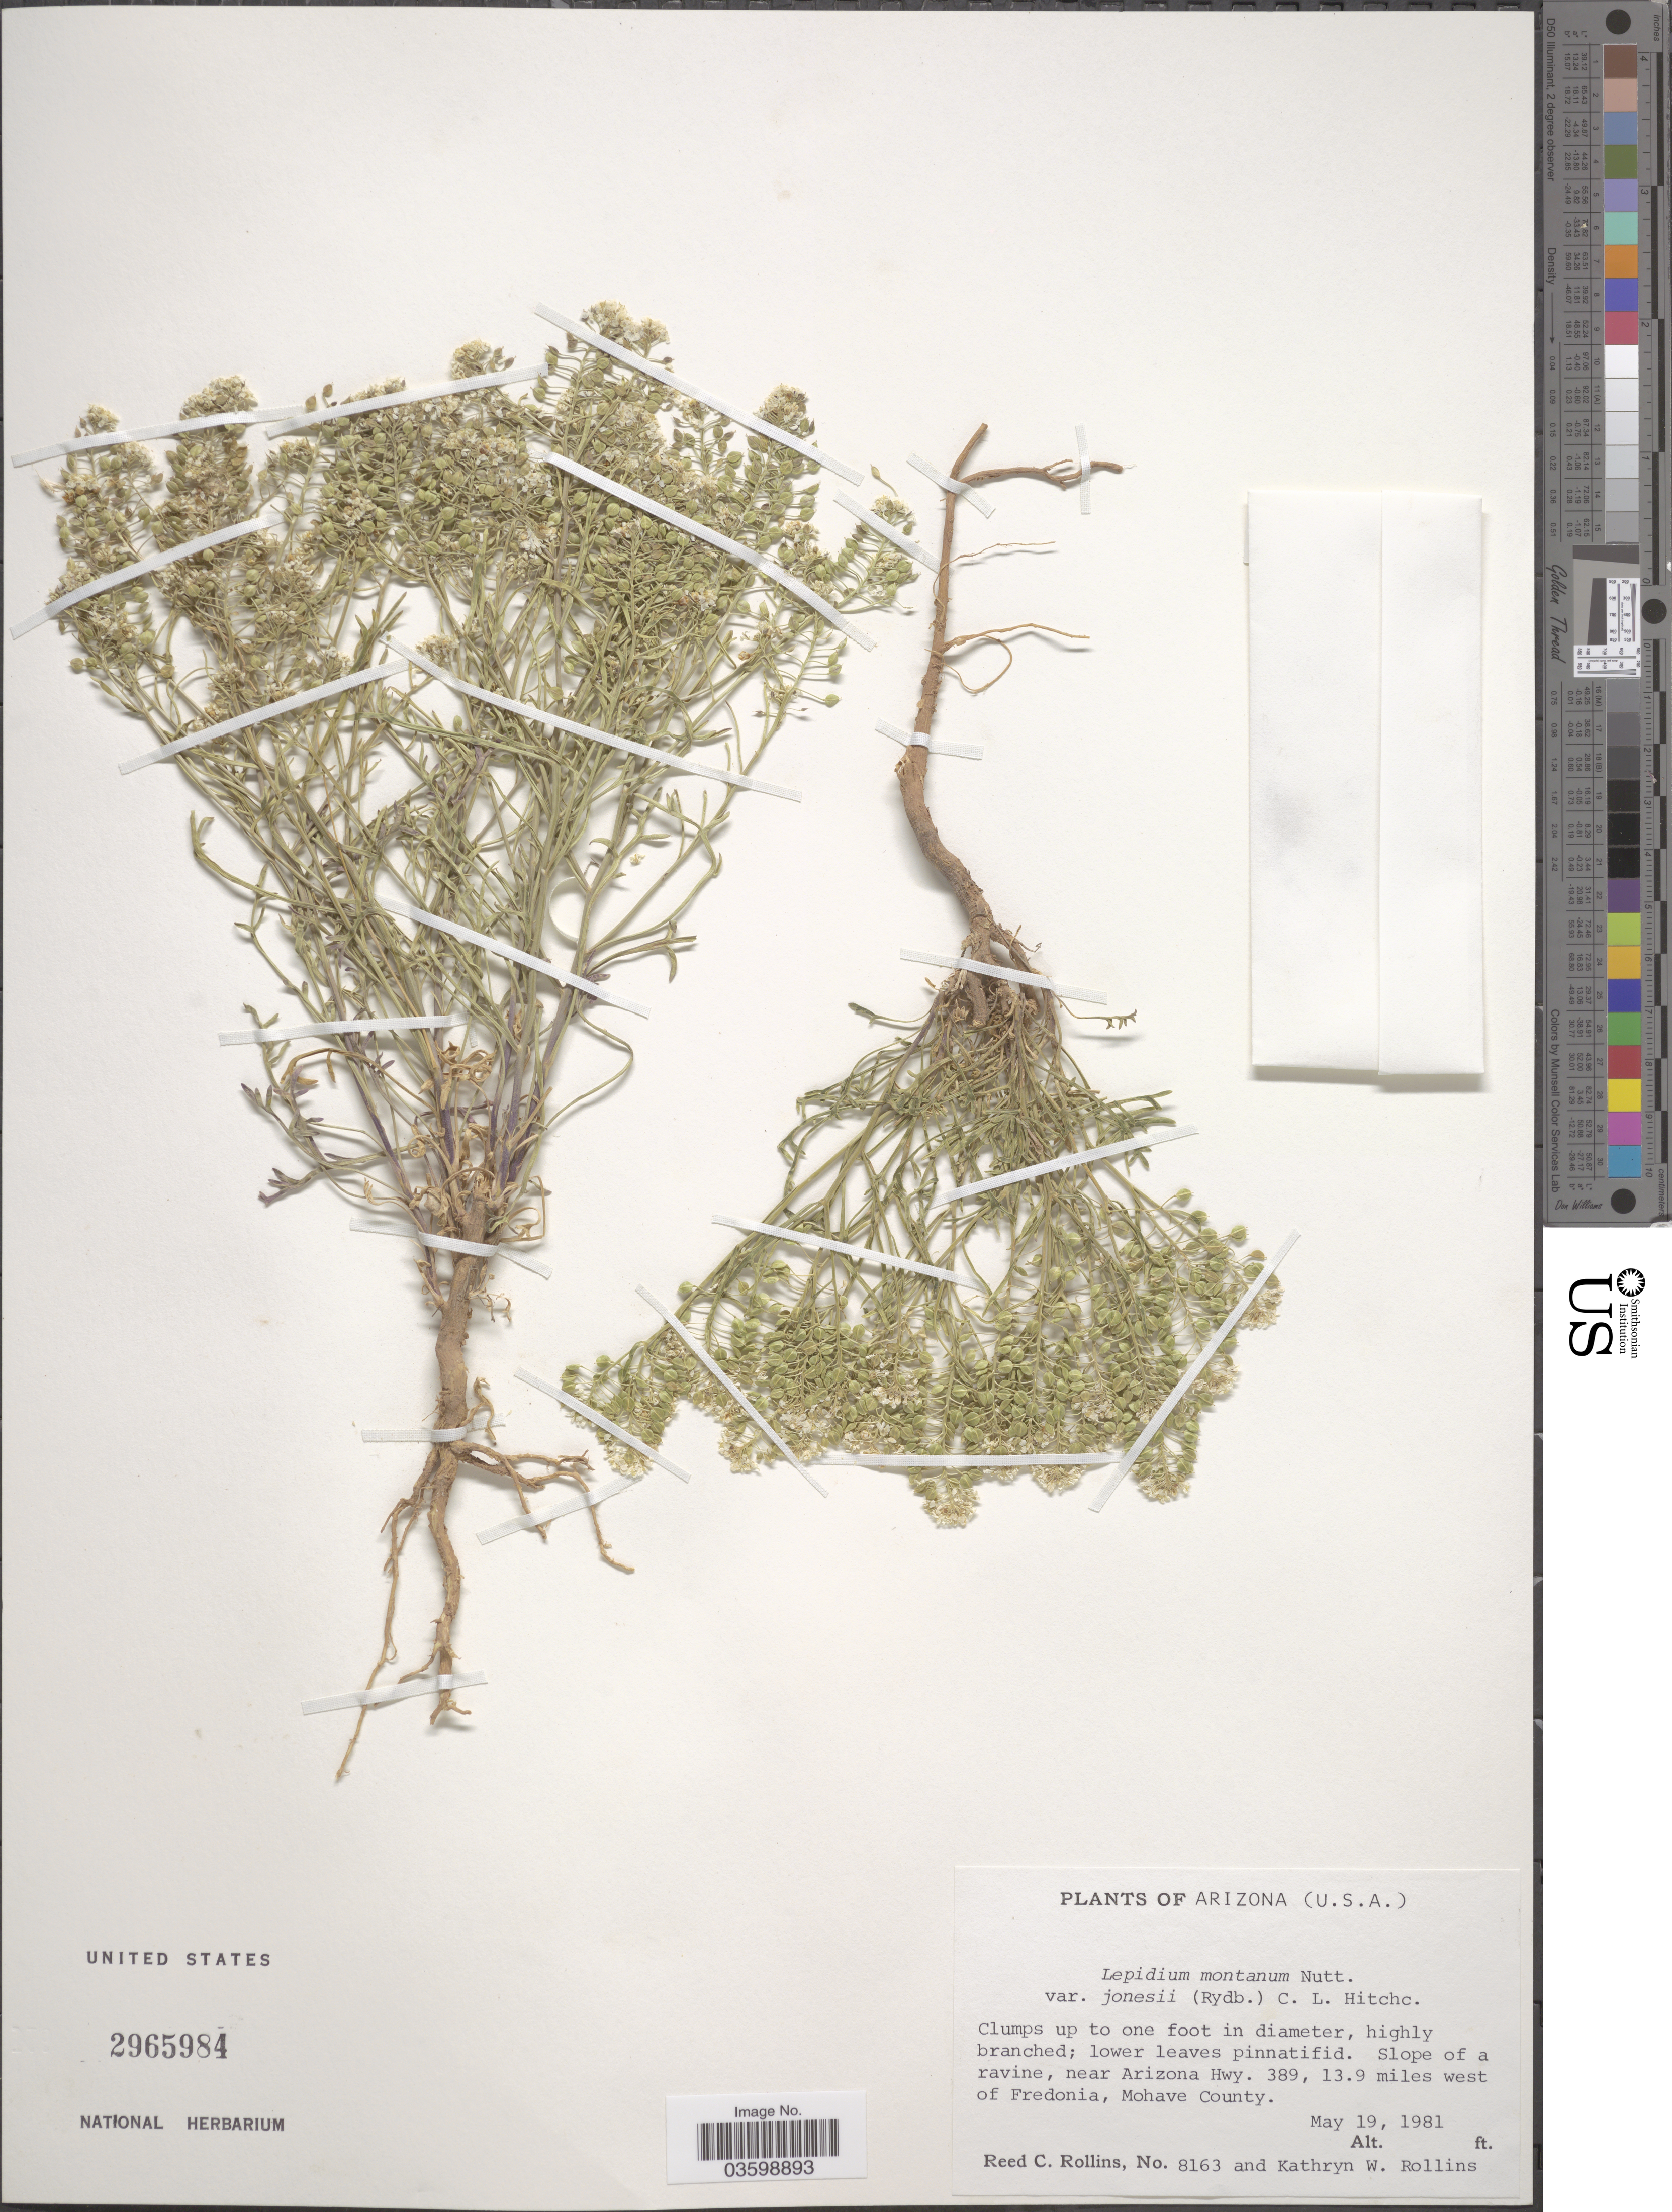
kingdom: Plantae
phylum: Tracheophyta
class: Magnoliopsida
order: Brassicales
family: Brassicaceae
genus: Lepidium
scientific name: Lepidium montanum var. jonesii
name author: (Rydb.) C.L. Hitchc.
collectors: R. C. Rollins & K. W. Rollins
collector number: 8163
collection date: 1981-05-19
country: United States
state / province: Arizona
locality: Slope of a ravine, near Arizona Hwy. 389, 13.9 miles west of Fredonia, Mohave County.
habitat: slope of a ravine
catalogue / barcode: US 2965984